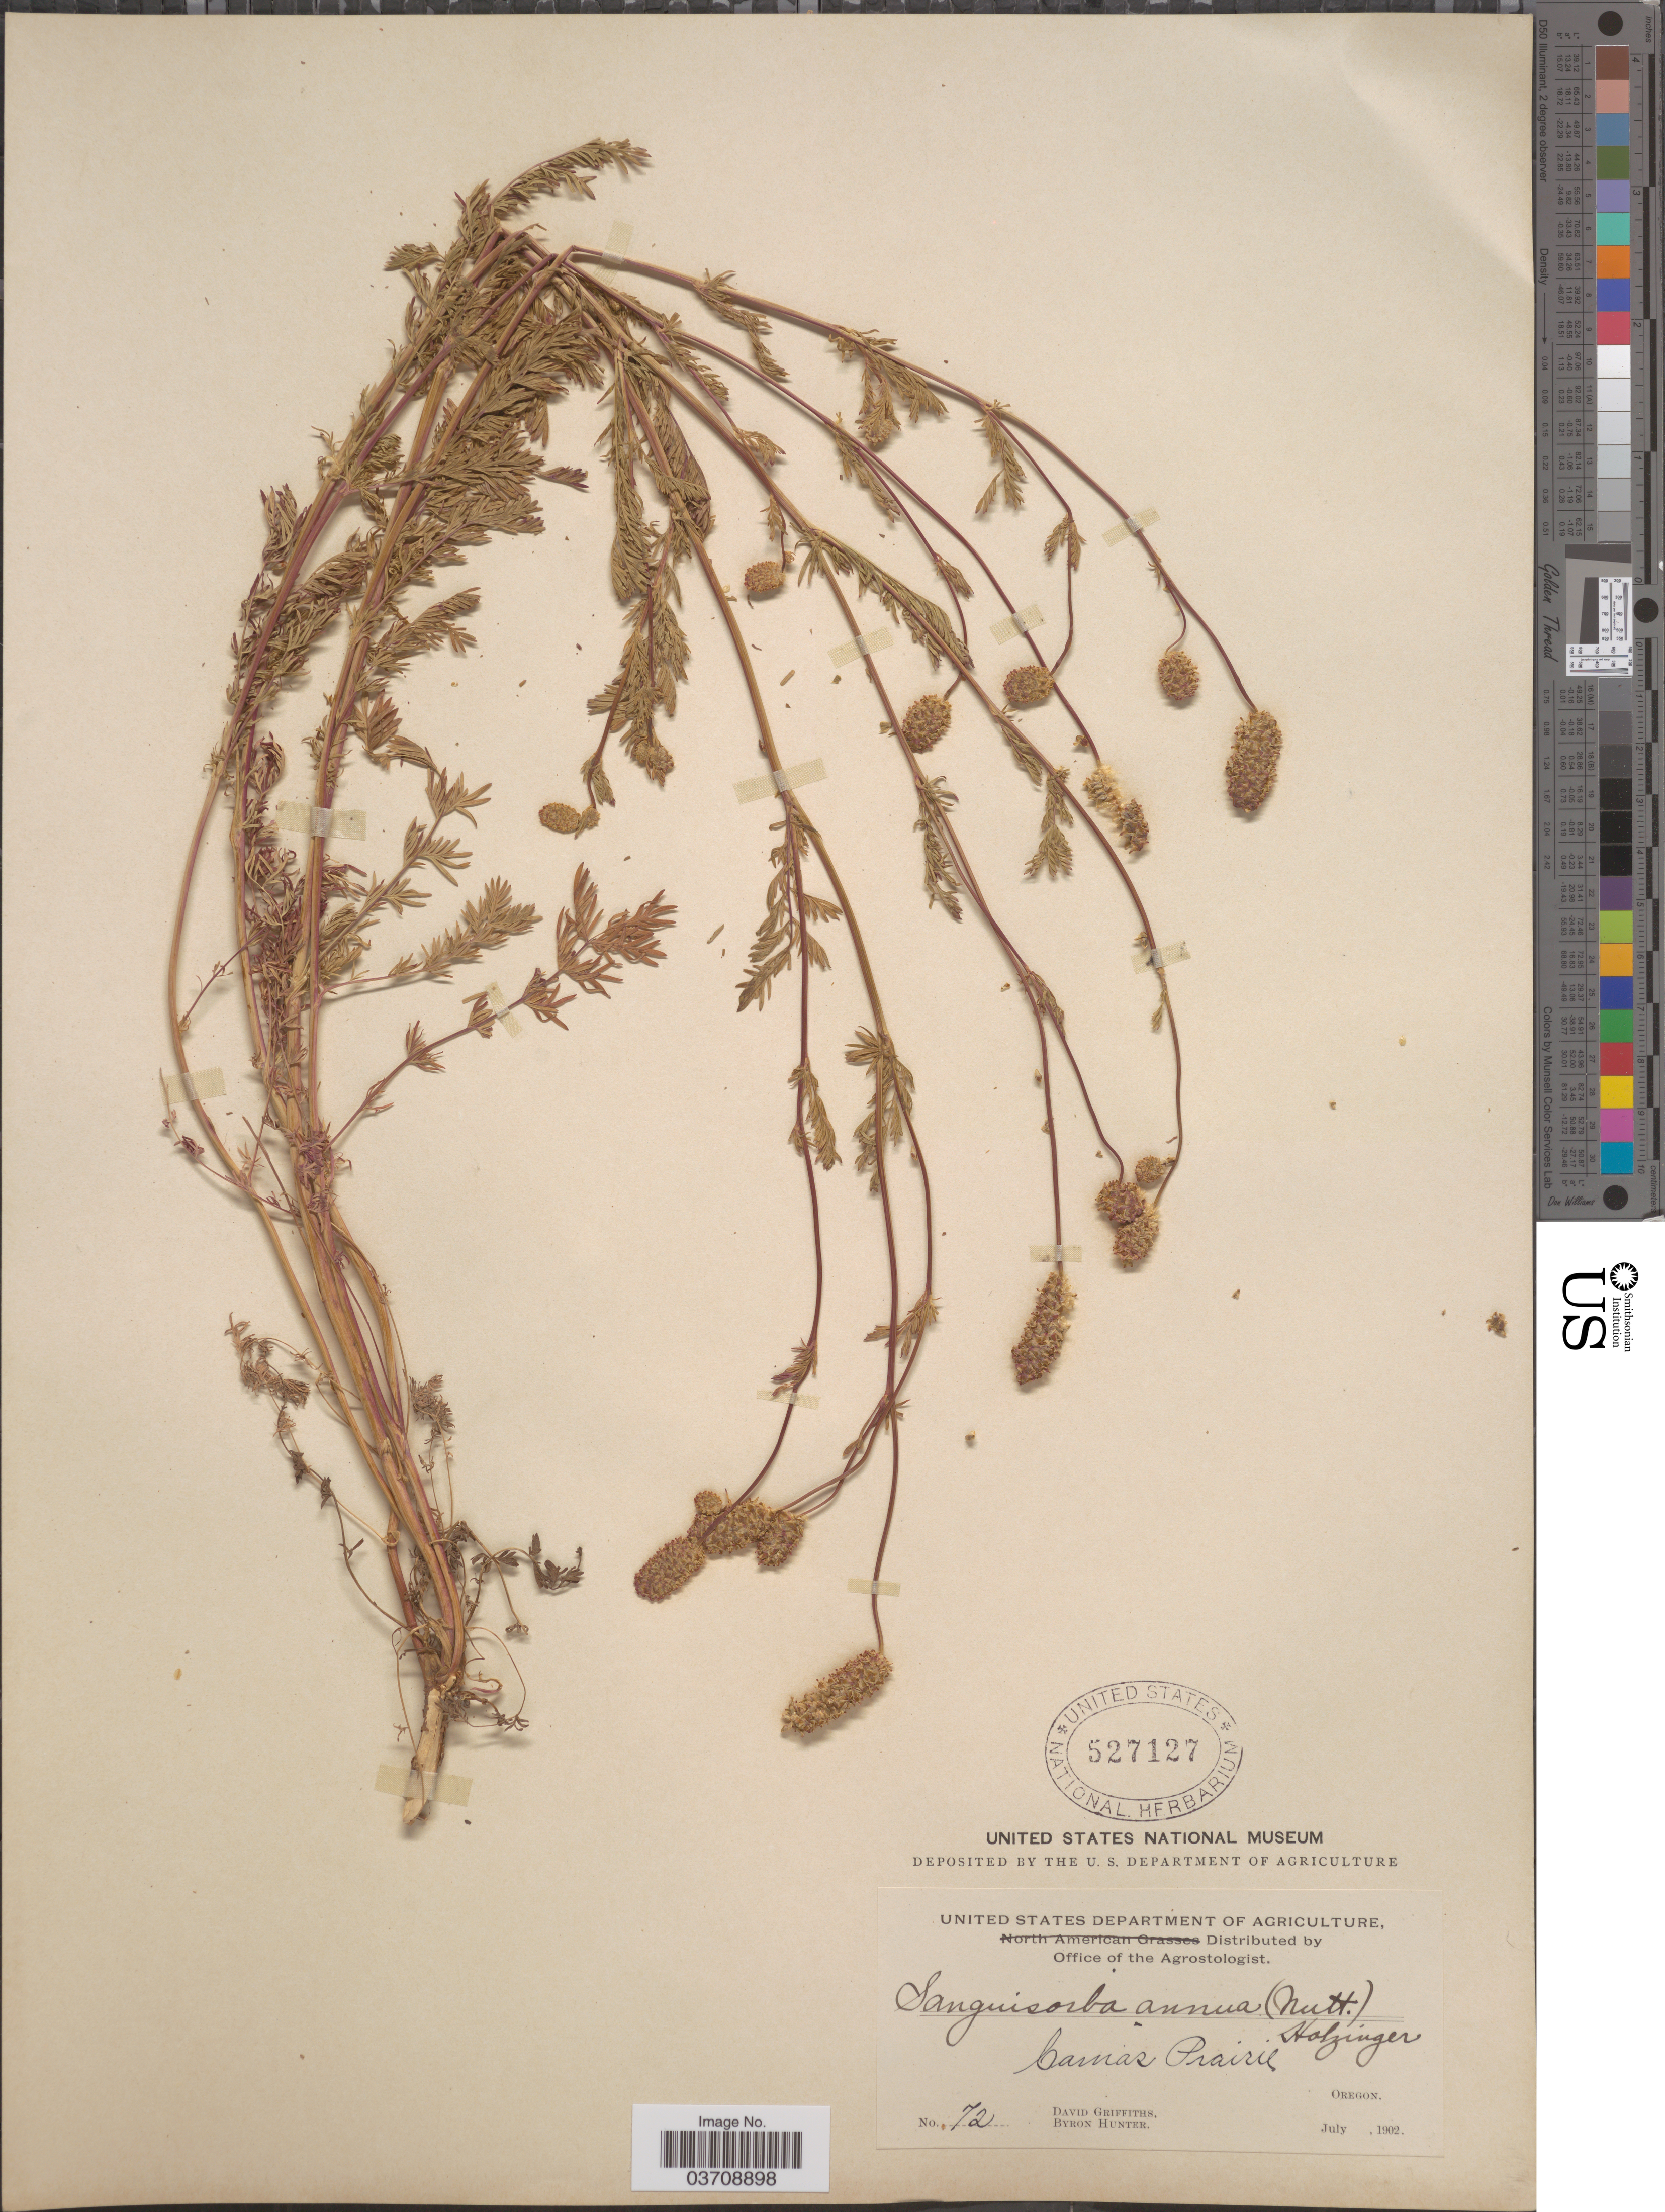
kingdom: Plantae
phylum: Tracheophyta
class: Magnoliopsida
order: Rosales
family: Rosaceae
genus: Sanguisorba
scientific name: Sanguisorba occidentalis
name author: Nutt.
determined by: Strong, Mark T., (BOT), Smithsonian Institution - National Museum of Natural History (UNITED STATES)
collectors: D. Griffiths & B. Hunter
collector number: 72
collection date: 1902-07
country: United States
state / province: Oregon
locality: Camas Prairie.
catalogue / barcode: US 527127